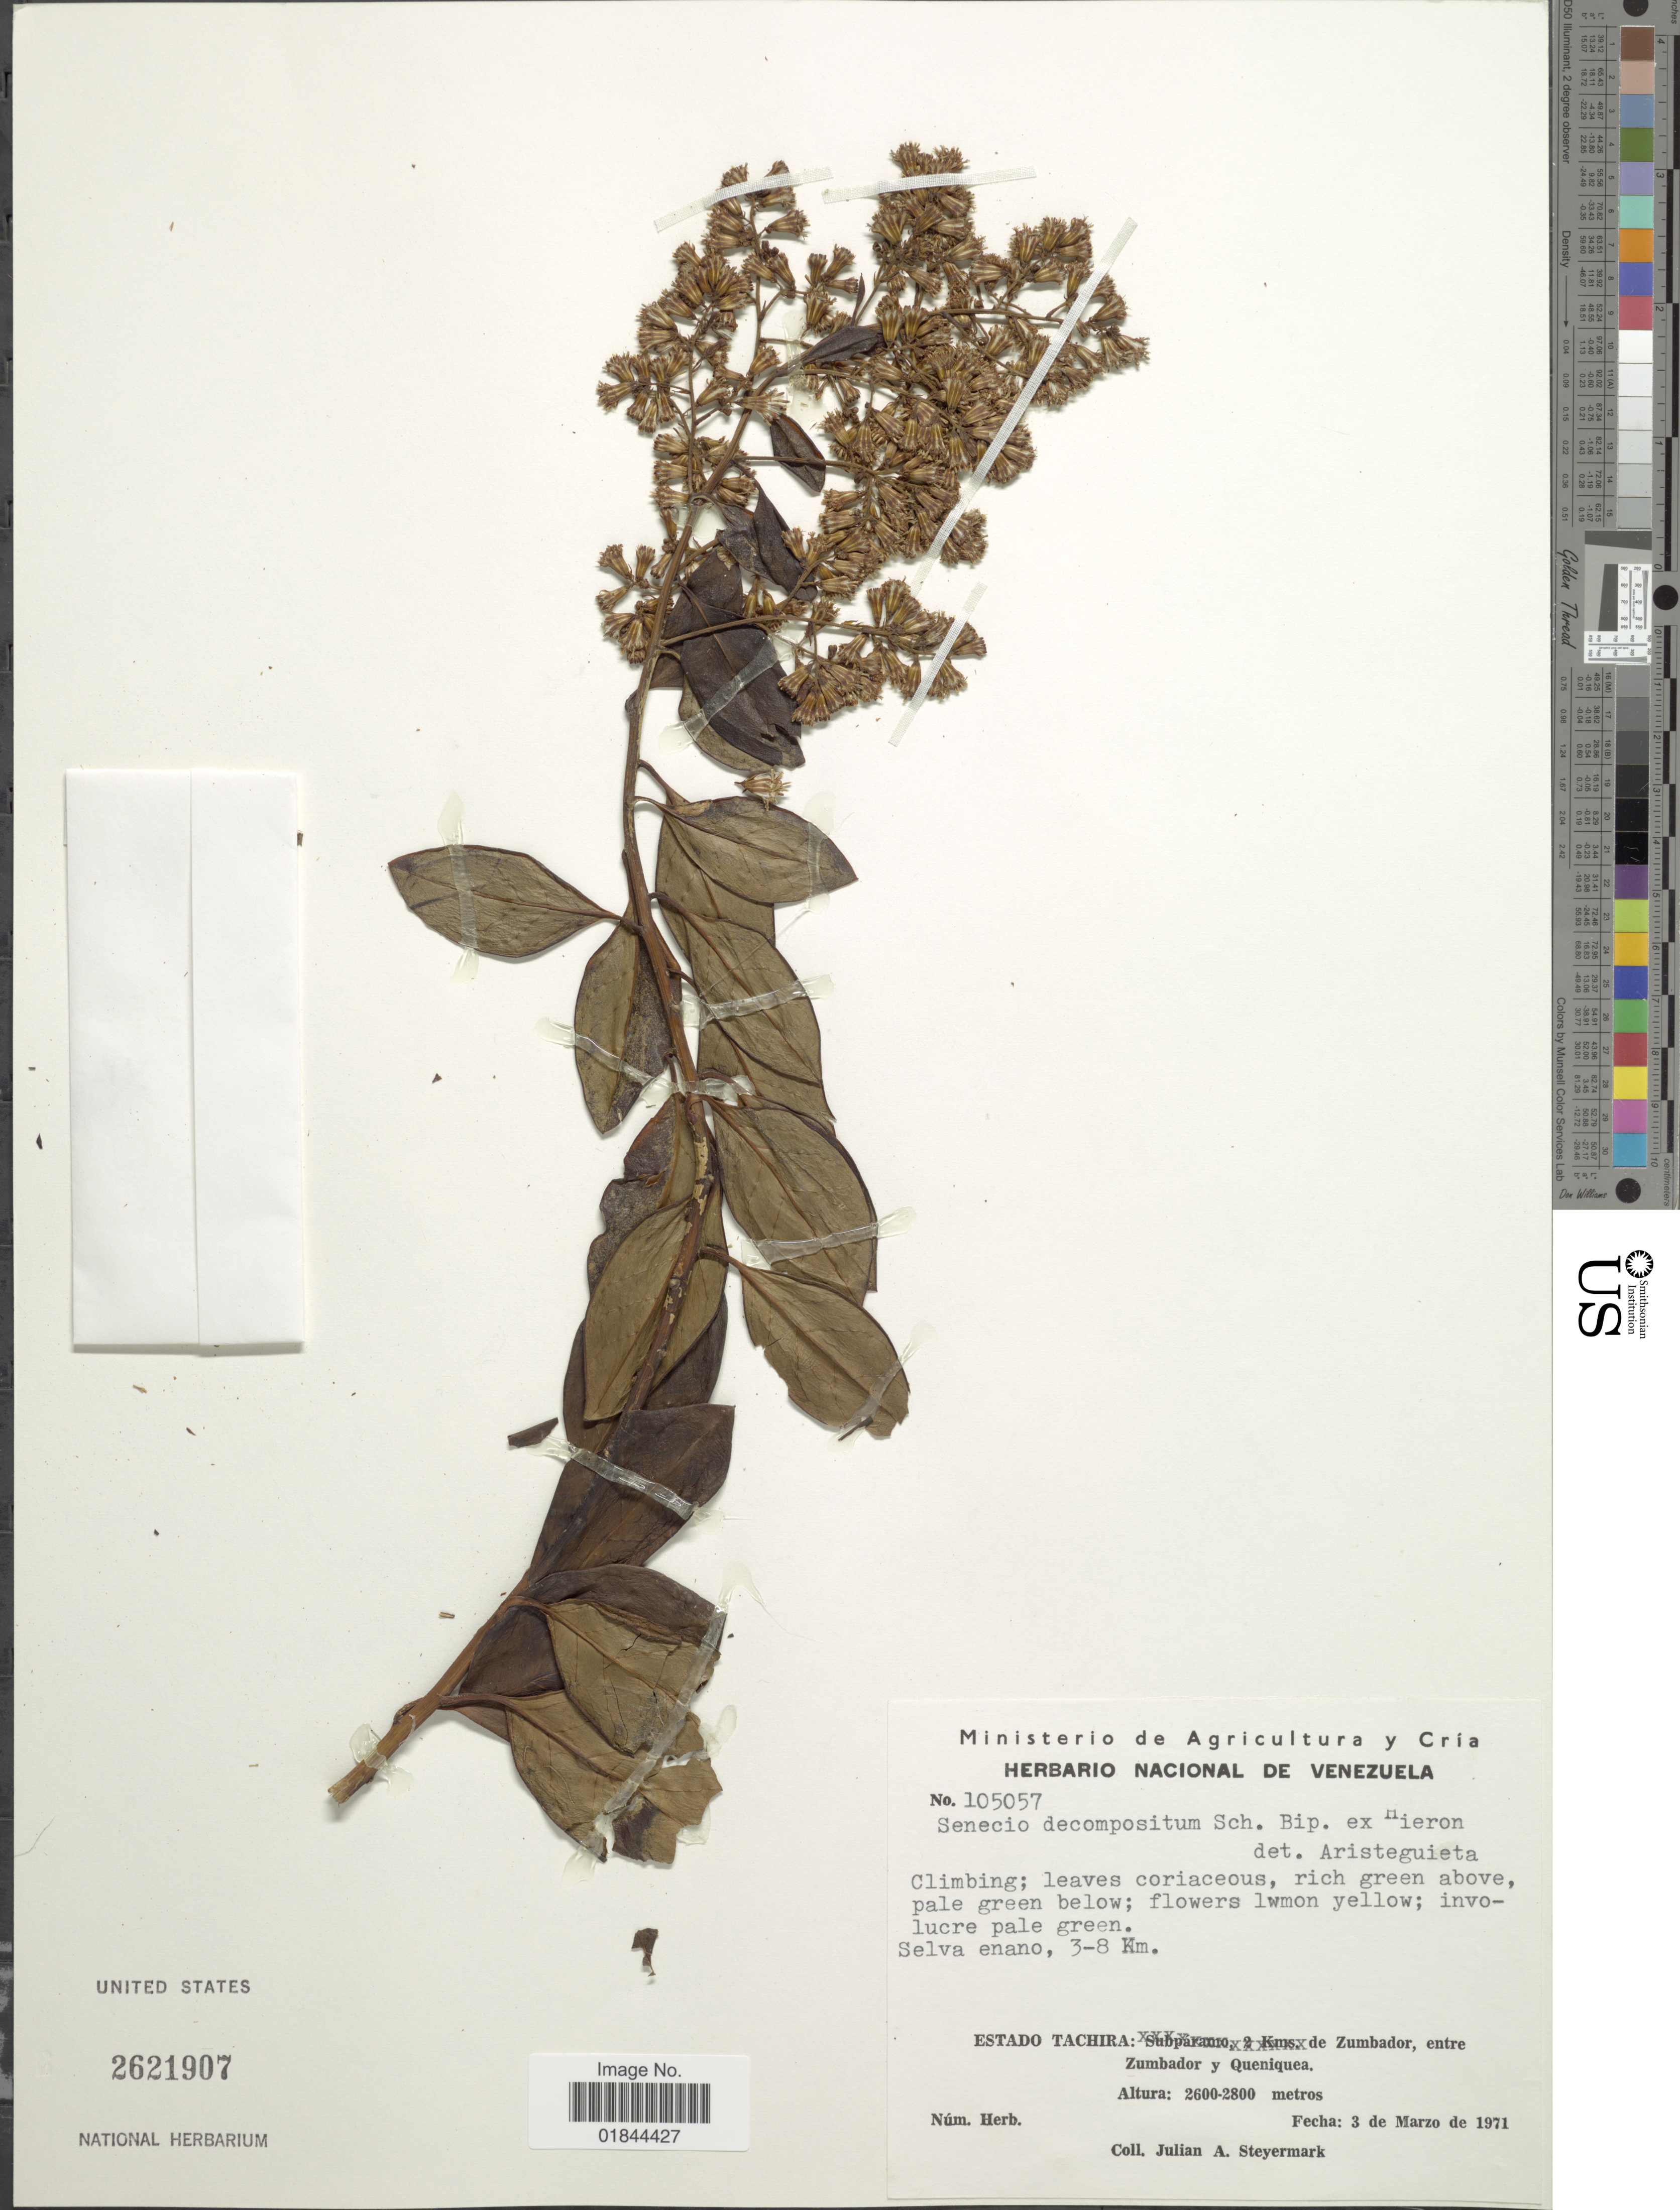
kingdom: Plantae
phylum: Tracheophyta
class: Magnoliopsida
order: Asterales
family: Asteraceae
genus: Pentacalia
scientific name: Pentacalia decomposita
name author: (Sch. Bip. ex Hieron.) Cuatrec.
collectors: J. Steyermark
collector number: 105057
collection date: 1971-03-03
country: Venezuela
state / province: Tachira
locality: Selva enano, 3-8 Km, de Zumbador, entre Zumbador y Queniquea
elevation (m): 2600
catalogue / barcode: US 2621907